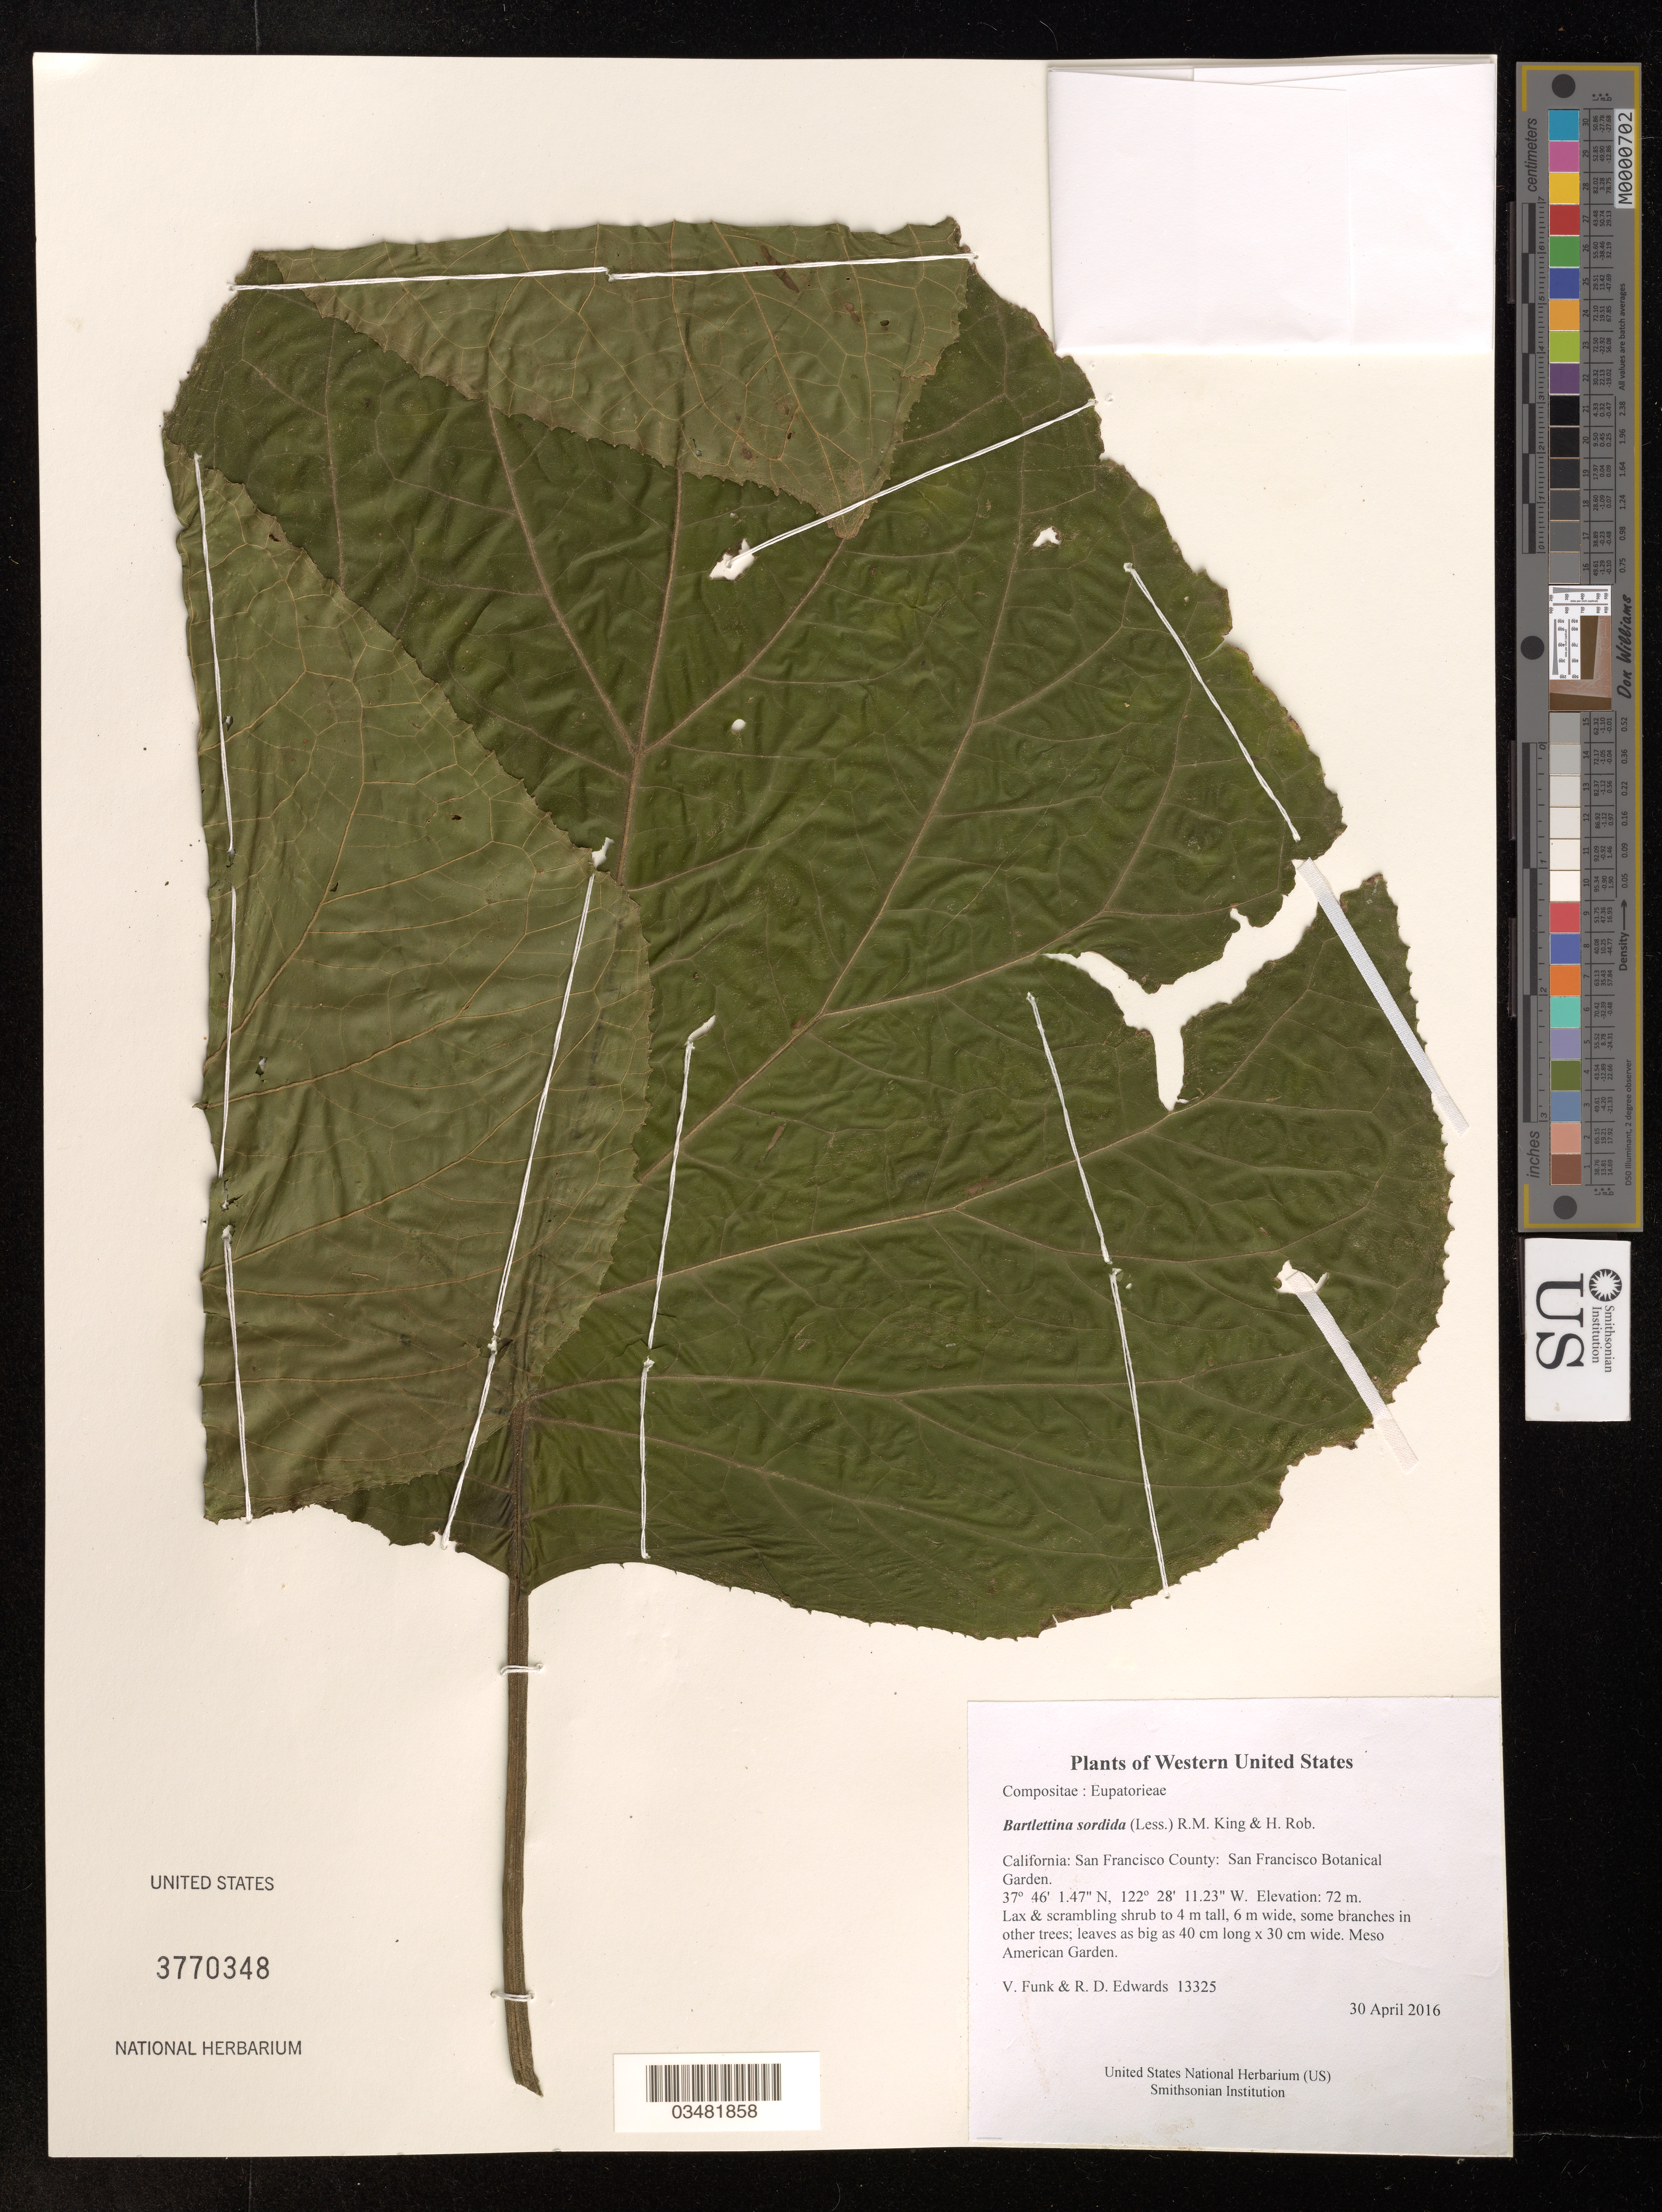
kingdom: Plantae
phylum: Tracheophyta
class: Magnoliopsida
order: Asterales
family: Asteraceae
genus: Bartlettina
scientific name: Bartlettina sordida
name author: (Less.) R.M. King & H. Rob.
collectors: R.D. Edwards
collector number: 13325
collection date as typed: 30 April 2016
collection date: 2016-04-30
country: United States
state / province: California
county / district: San Francisco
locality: San Francisco Botanical Garden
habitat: Meso American Garden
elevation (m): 72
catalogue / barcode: US 3770348